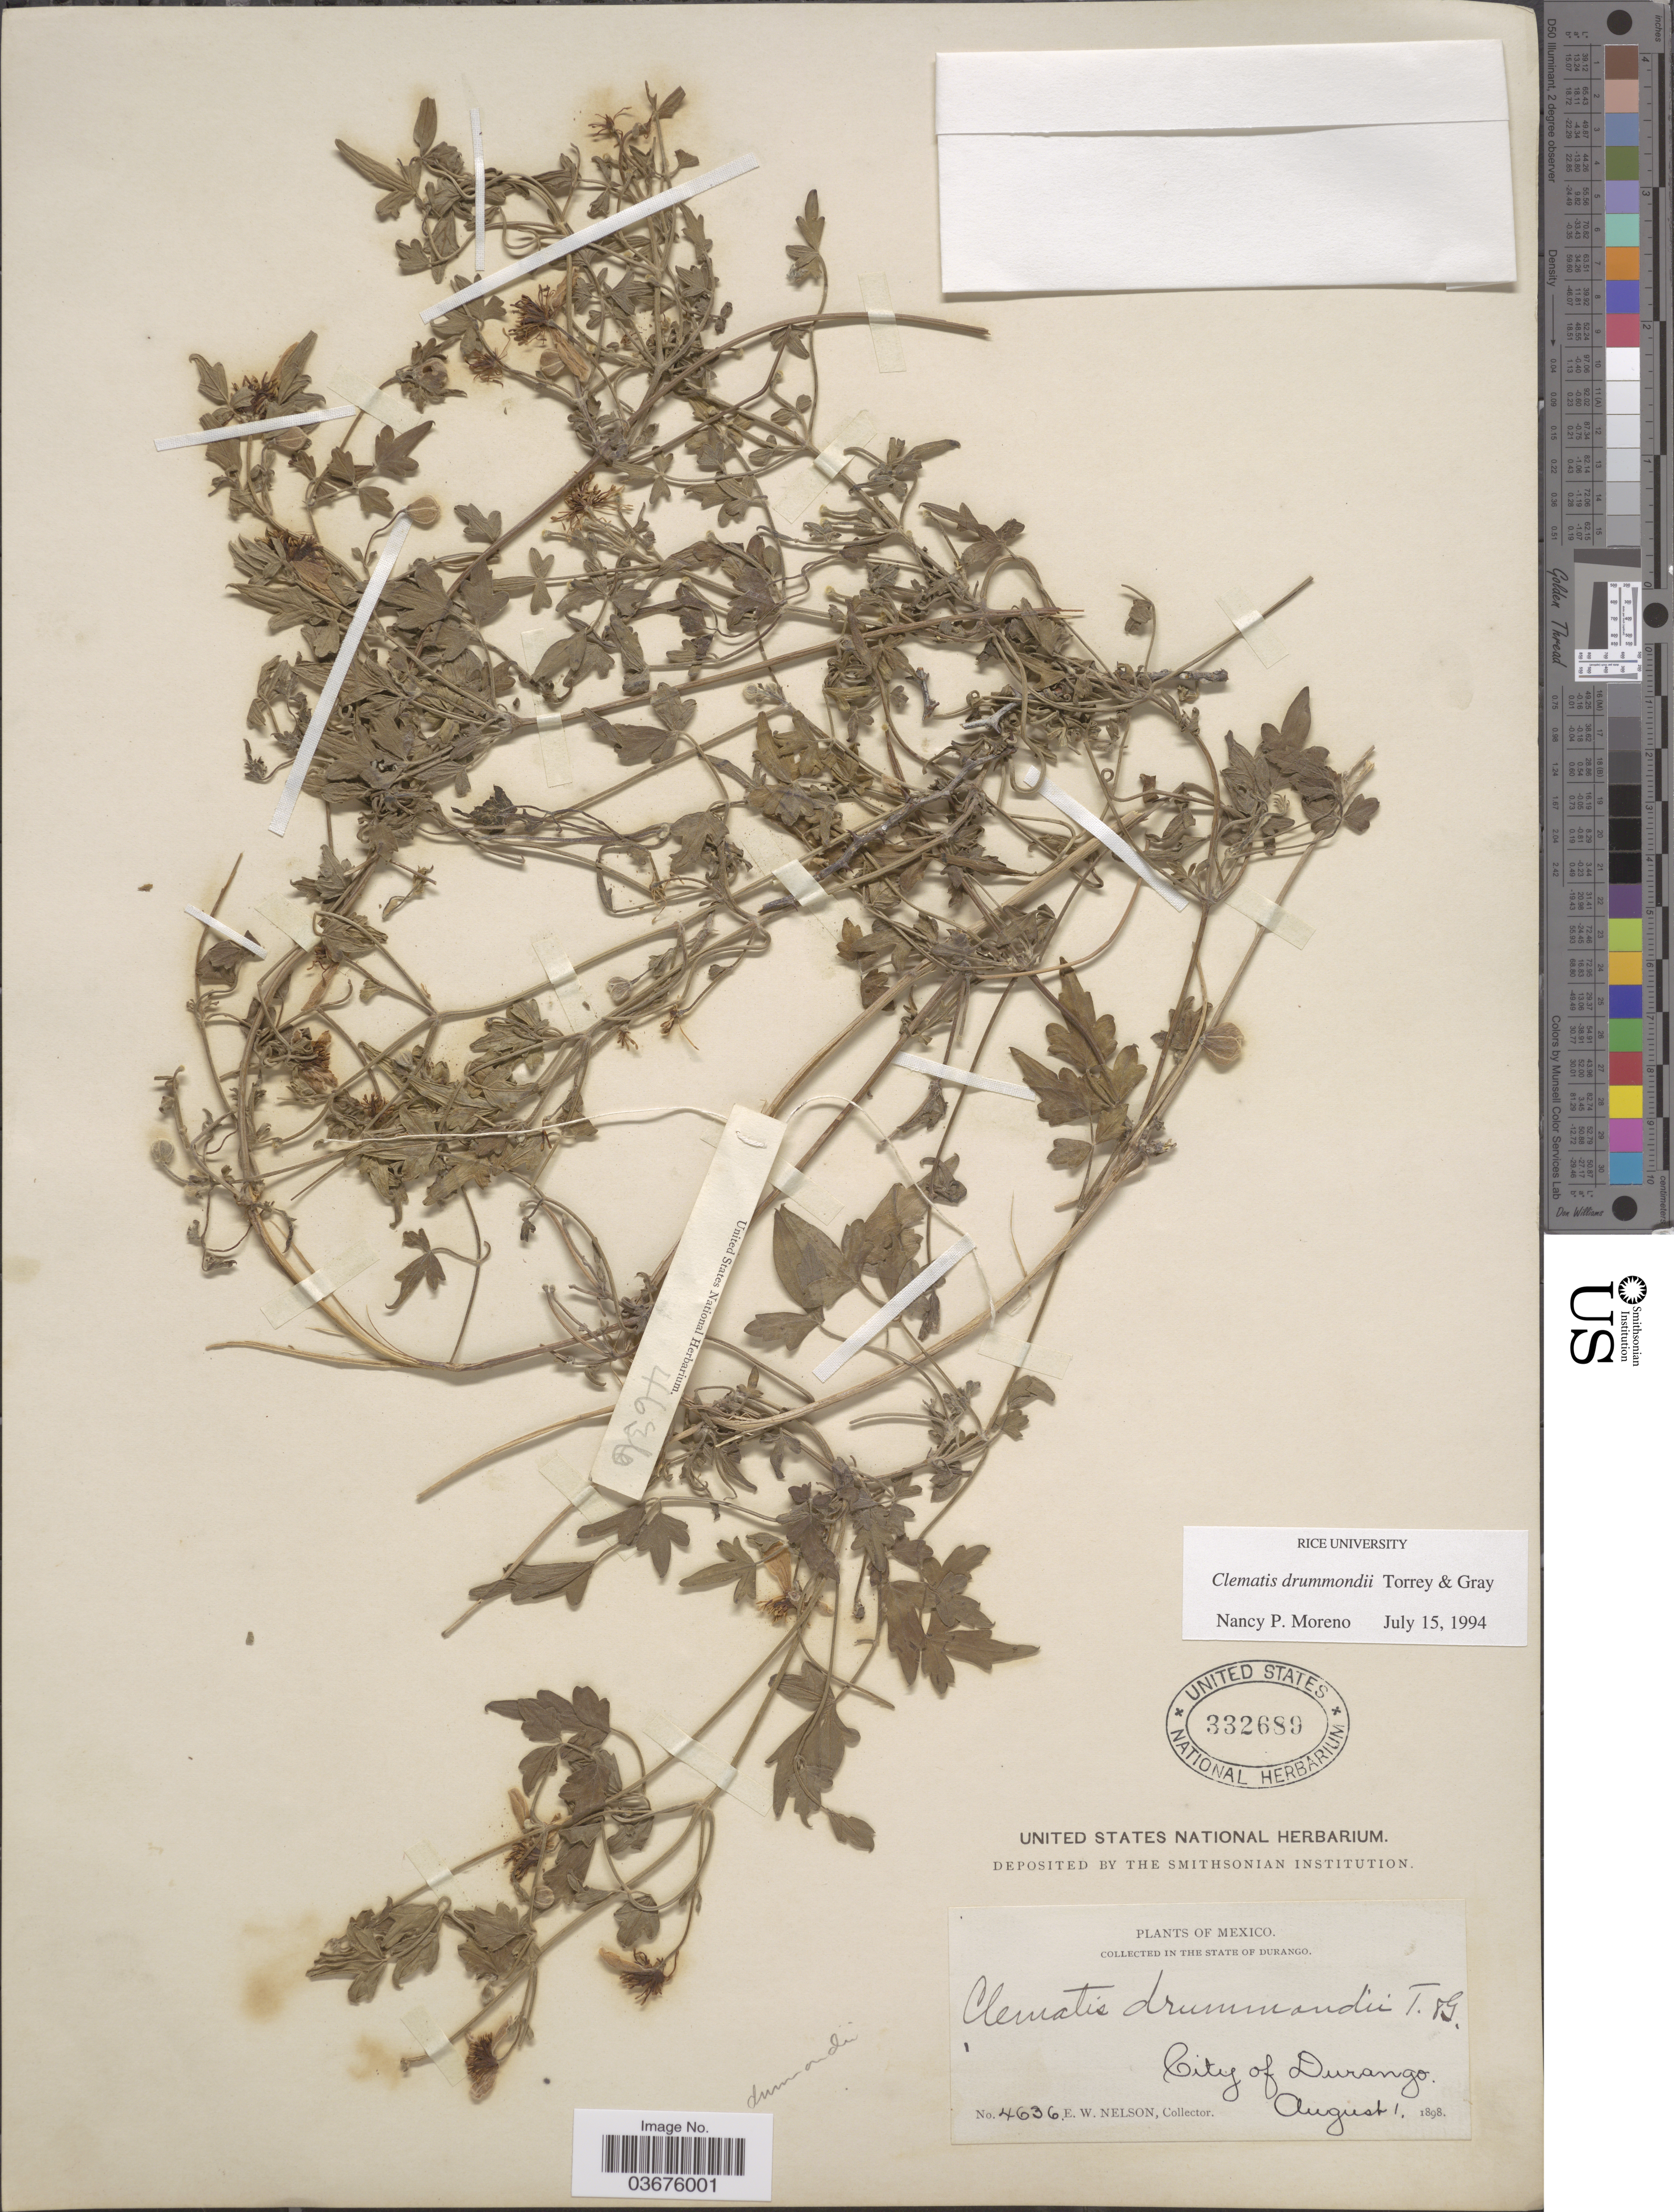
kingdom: Plantae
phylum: Tracheophyta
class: Magnoliopsida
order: Ranunculales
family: Ranunculaceae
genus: Clematis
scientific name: Clematis drummondii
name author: Torr. & A. Gray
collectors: E. W. Nelson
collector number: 4636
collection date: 1898-08-01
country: Mexico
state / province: Durango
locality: City of Durango.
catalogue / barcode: US 332689